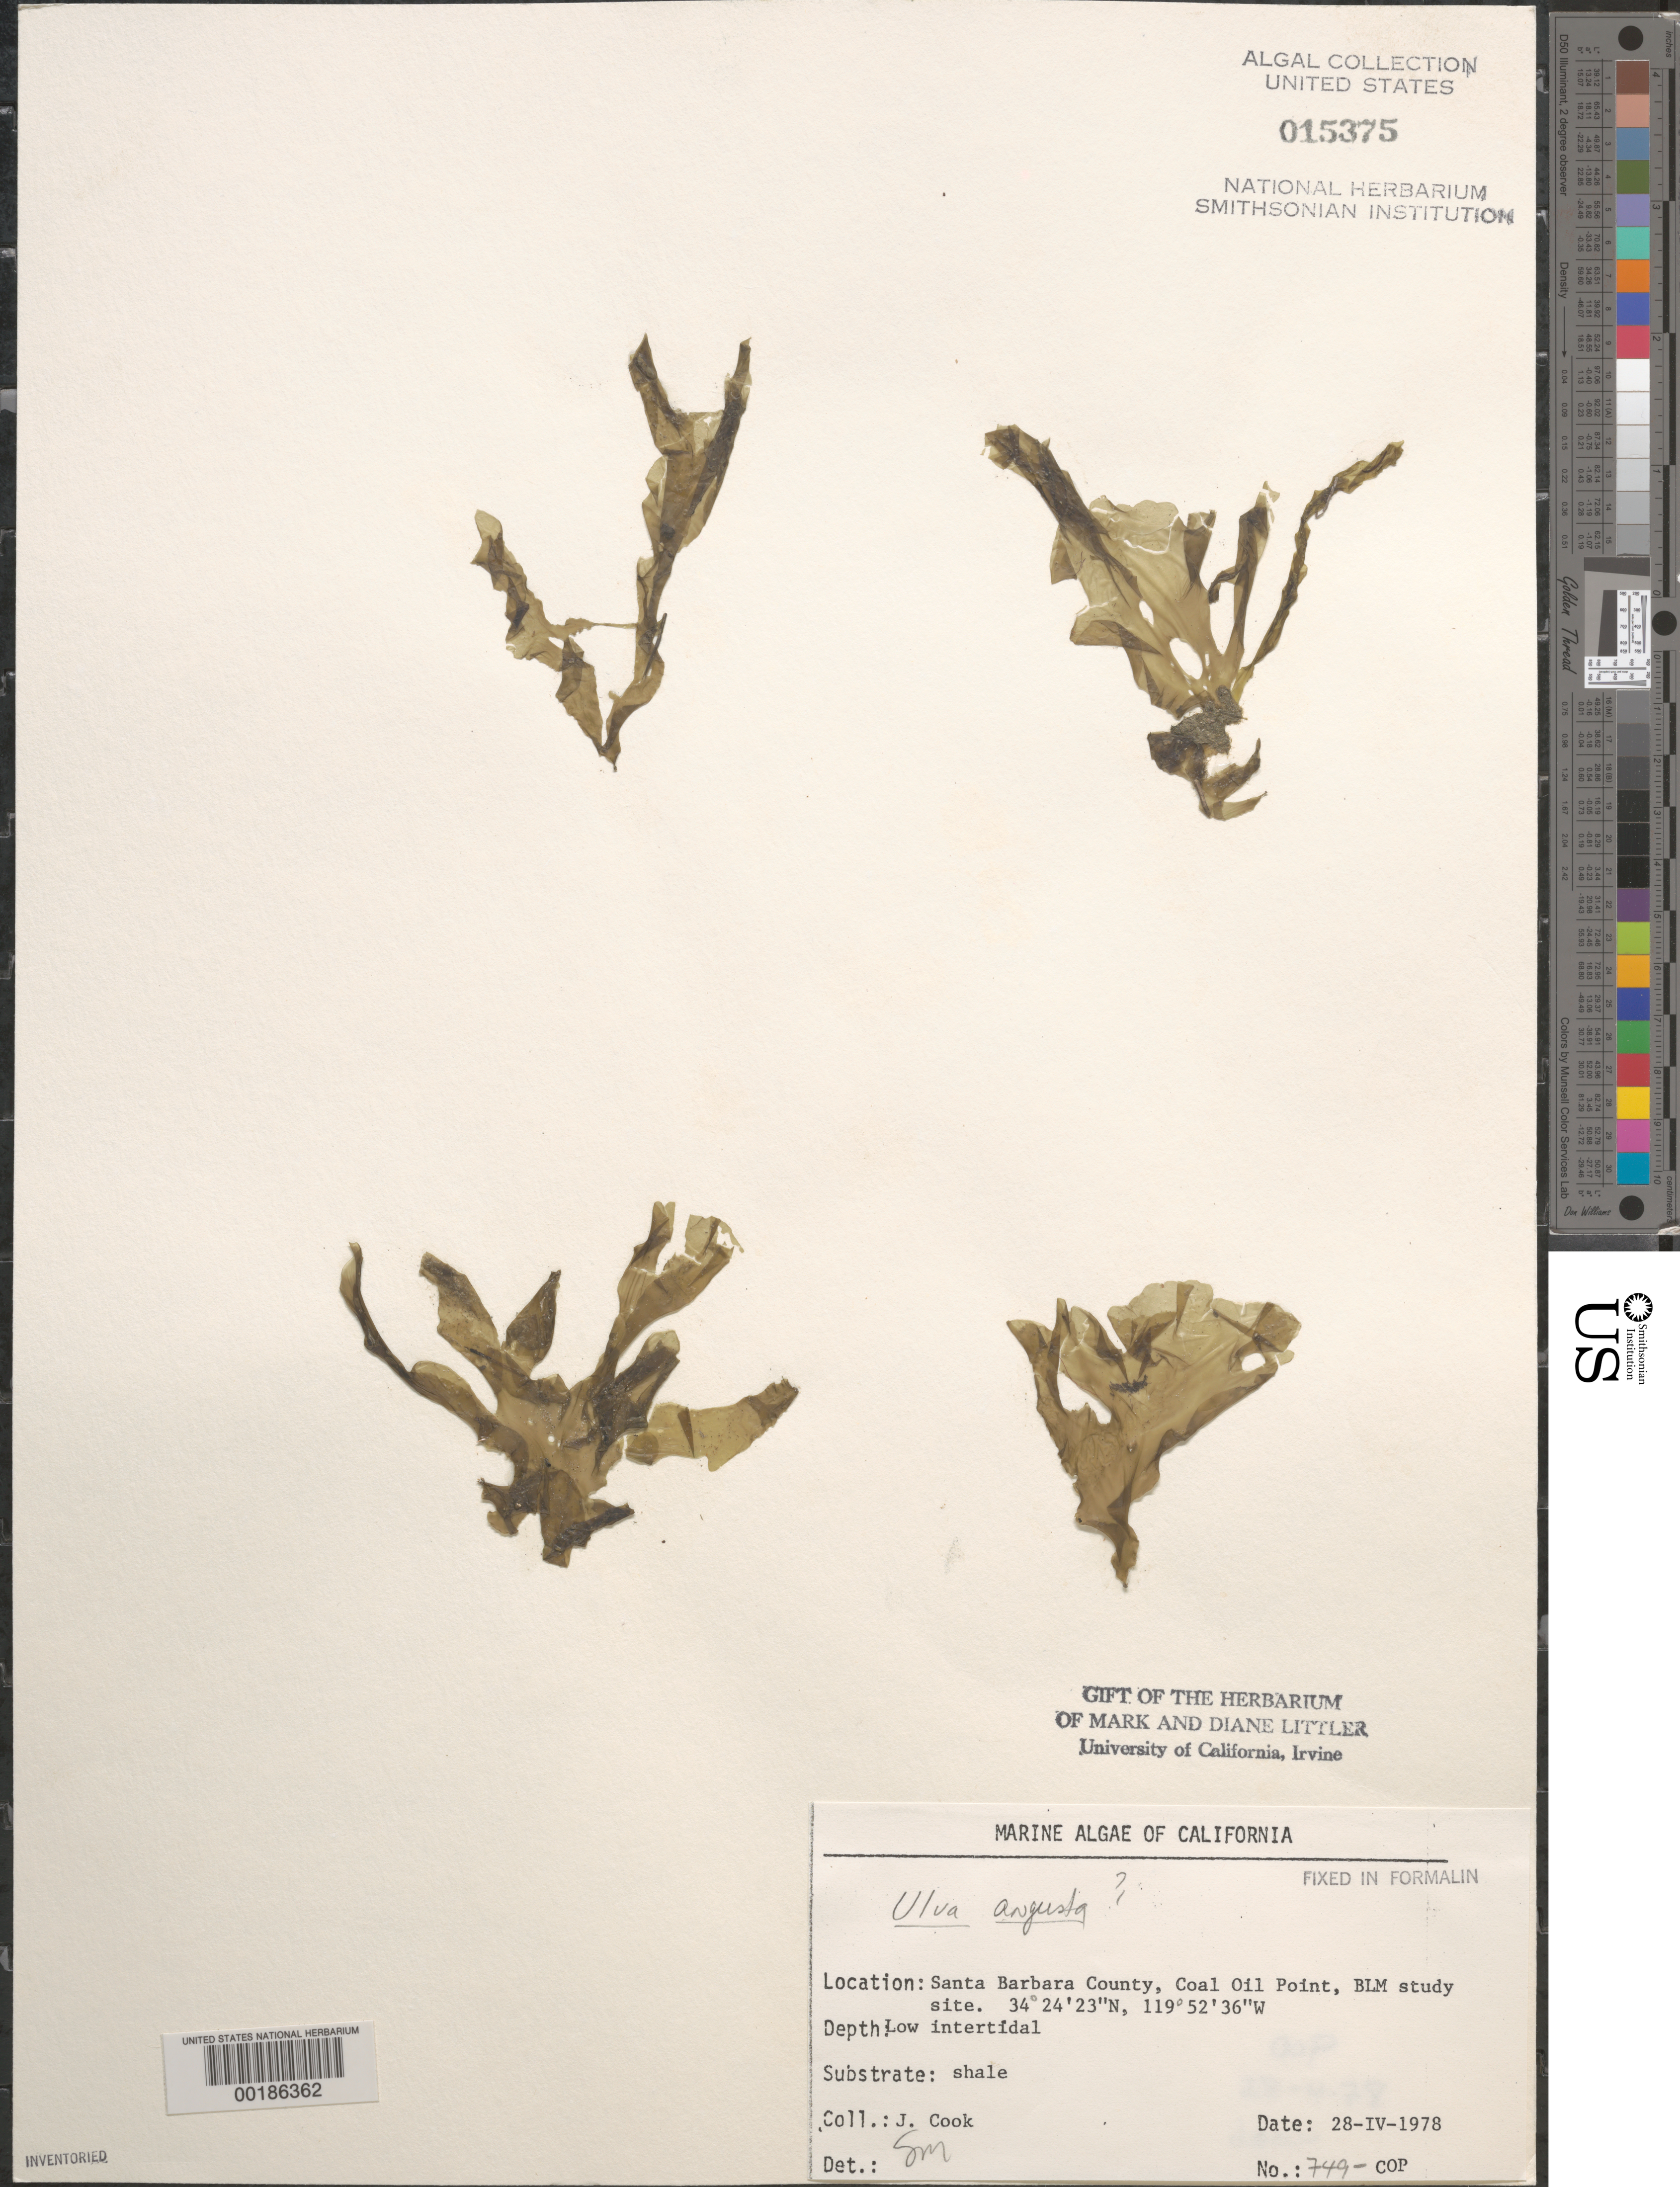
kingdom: Plantae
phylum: Chlorophyta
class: Ulvophyceae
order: Ulvales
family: Ulvaceae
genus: Ulva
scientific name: Ulva angusta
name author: Setch. & N.L. Gardner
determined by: Murray, S. N.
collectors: J. Cook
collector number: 749-cop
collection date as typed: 28 Apr 1978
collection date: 1978-04-28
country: United States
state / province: California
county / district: Santa Barbara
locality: Coal Oil Point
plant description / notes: BLM-SOCALBIGHT Rocky Intertidal Survey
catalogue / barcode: US 15375